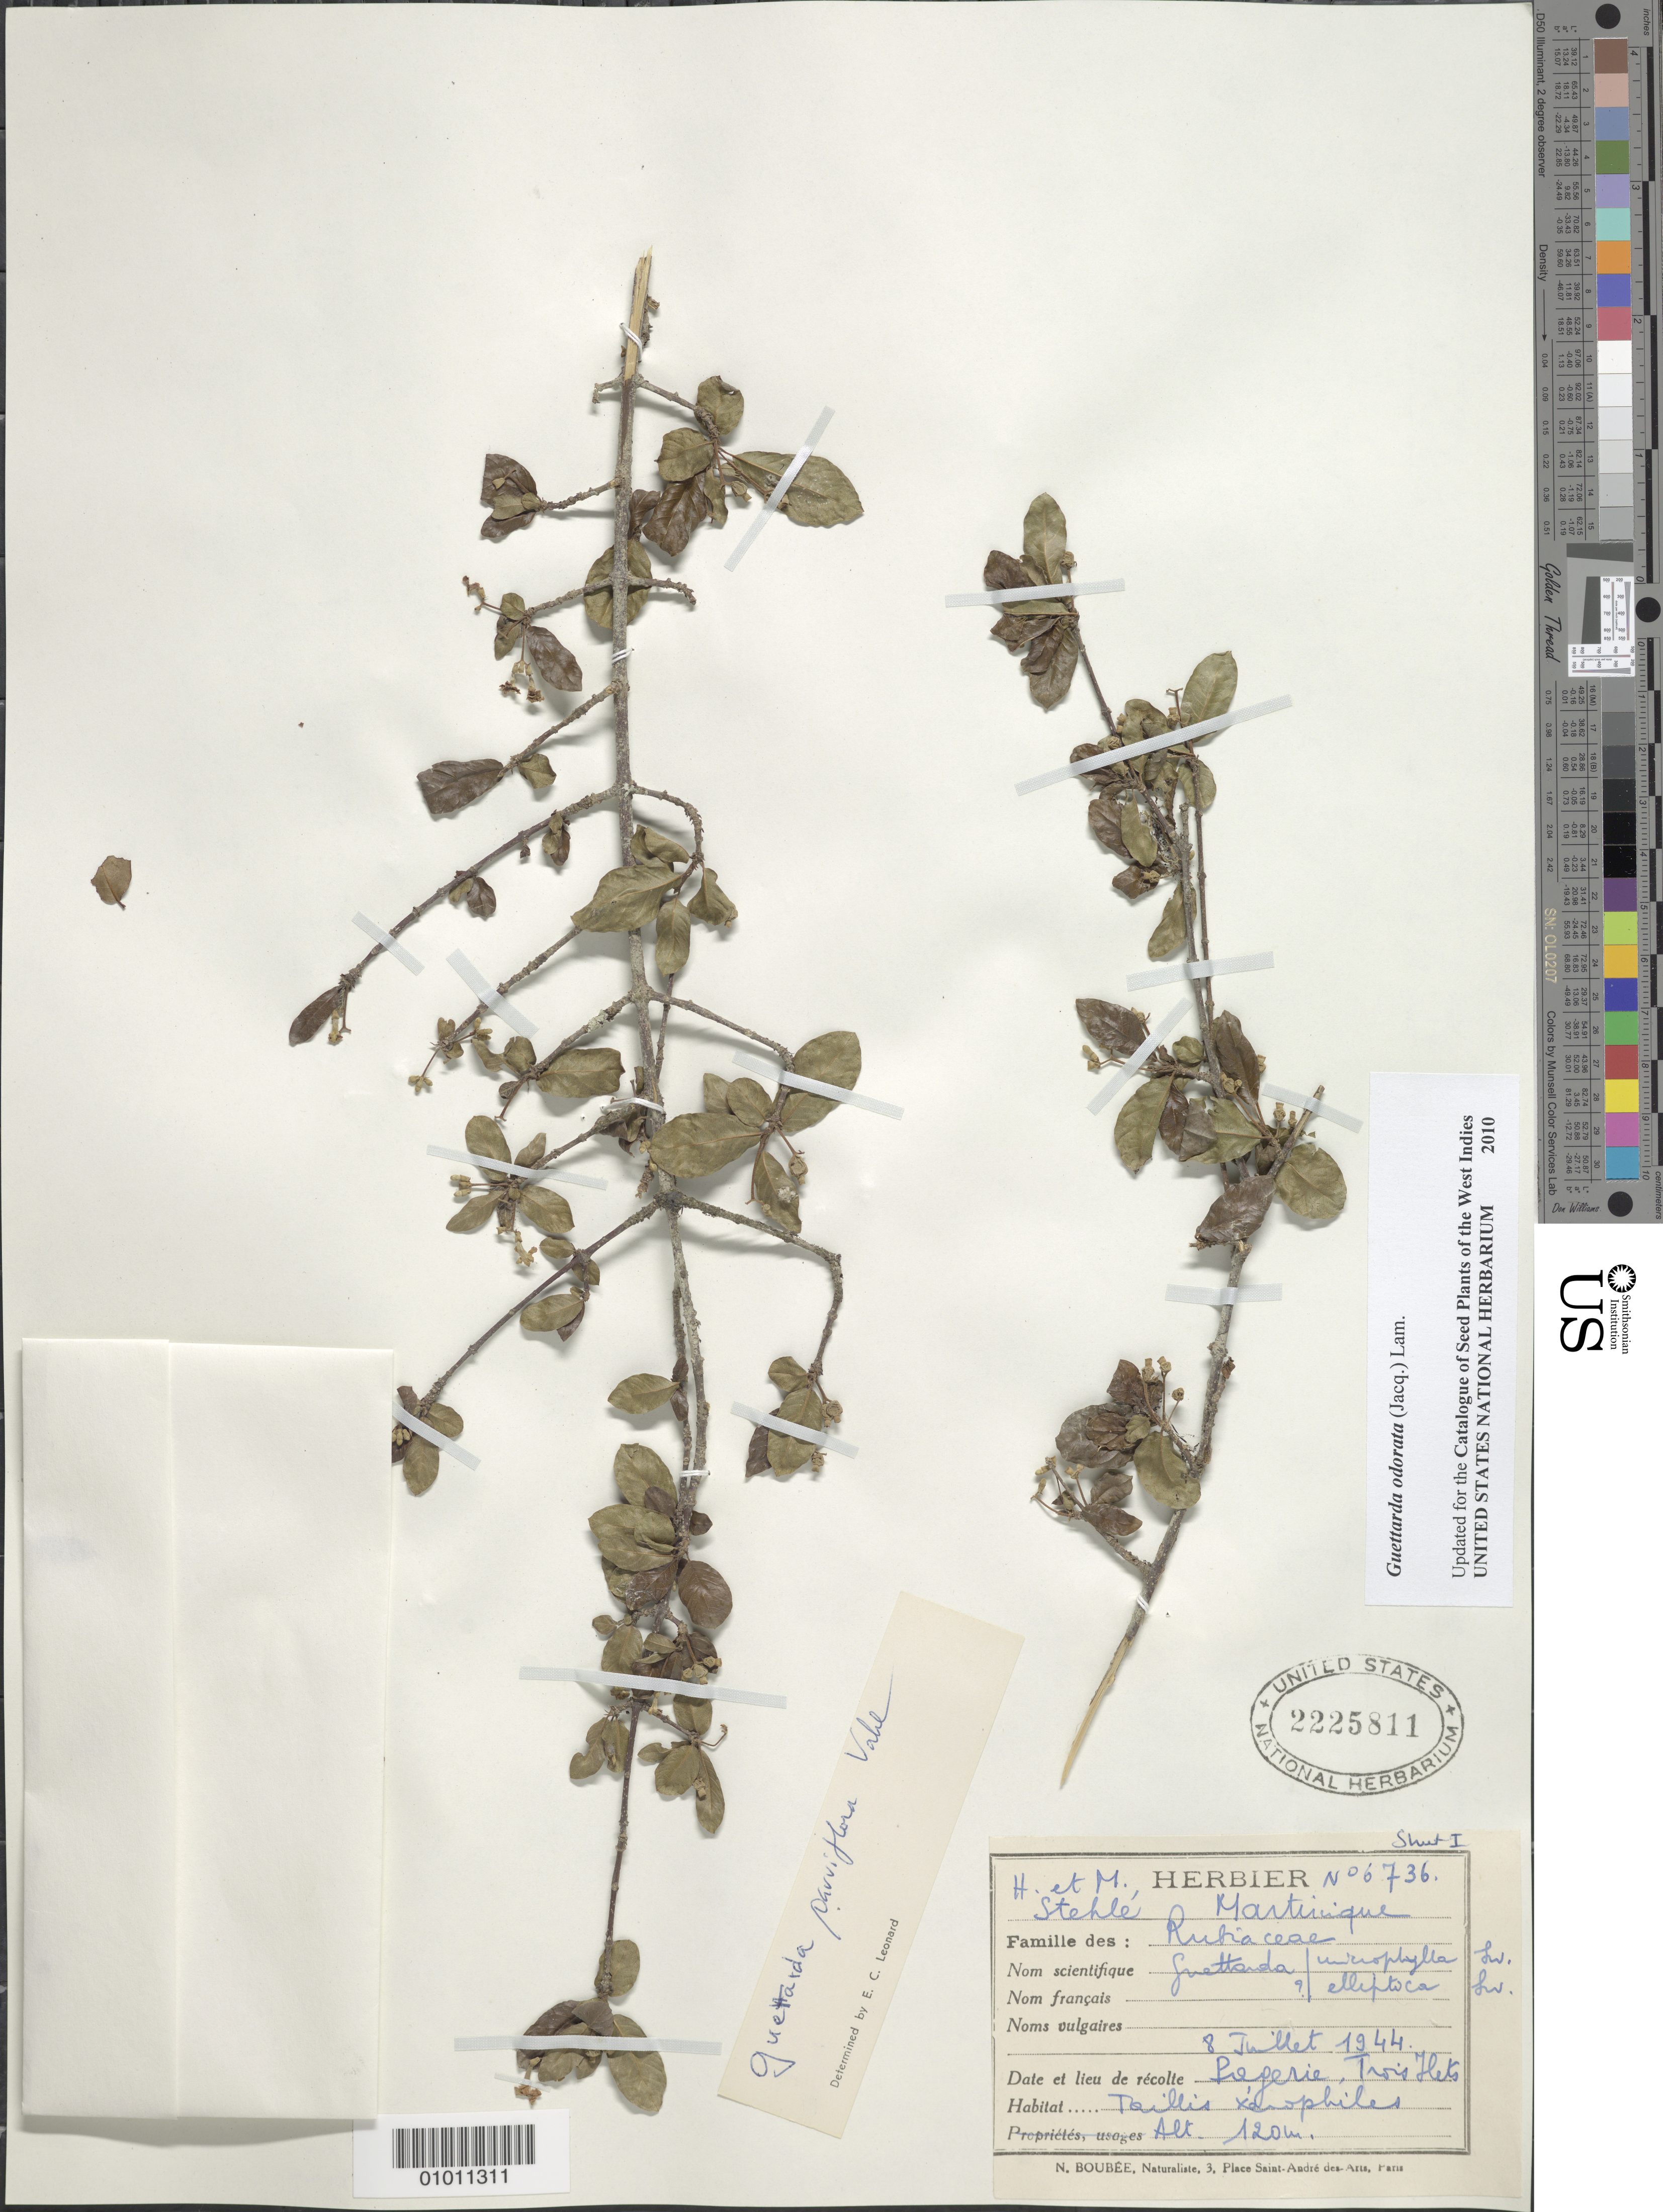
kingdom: Plantae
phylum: Tracheophyta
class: Magnoliopsida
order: Gentianales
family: Rubiaceae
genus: Guettarda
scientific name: Guettarda odorata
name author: (Jacq.) Lam.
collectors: H. Stehlé & M. Stehlé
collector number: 6736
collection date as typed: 08 Jul 1944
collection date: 1944-07-08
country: Martinique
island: Martinique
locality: Trois Islets, Pregerie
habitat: Taillis xerophiles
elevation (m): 120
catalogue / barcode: US 2225811